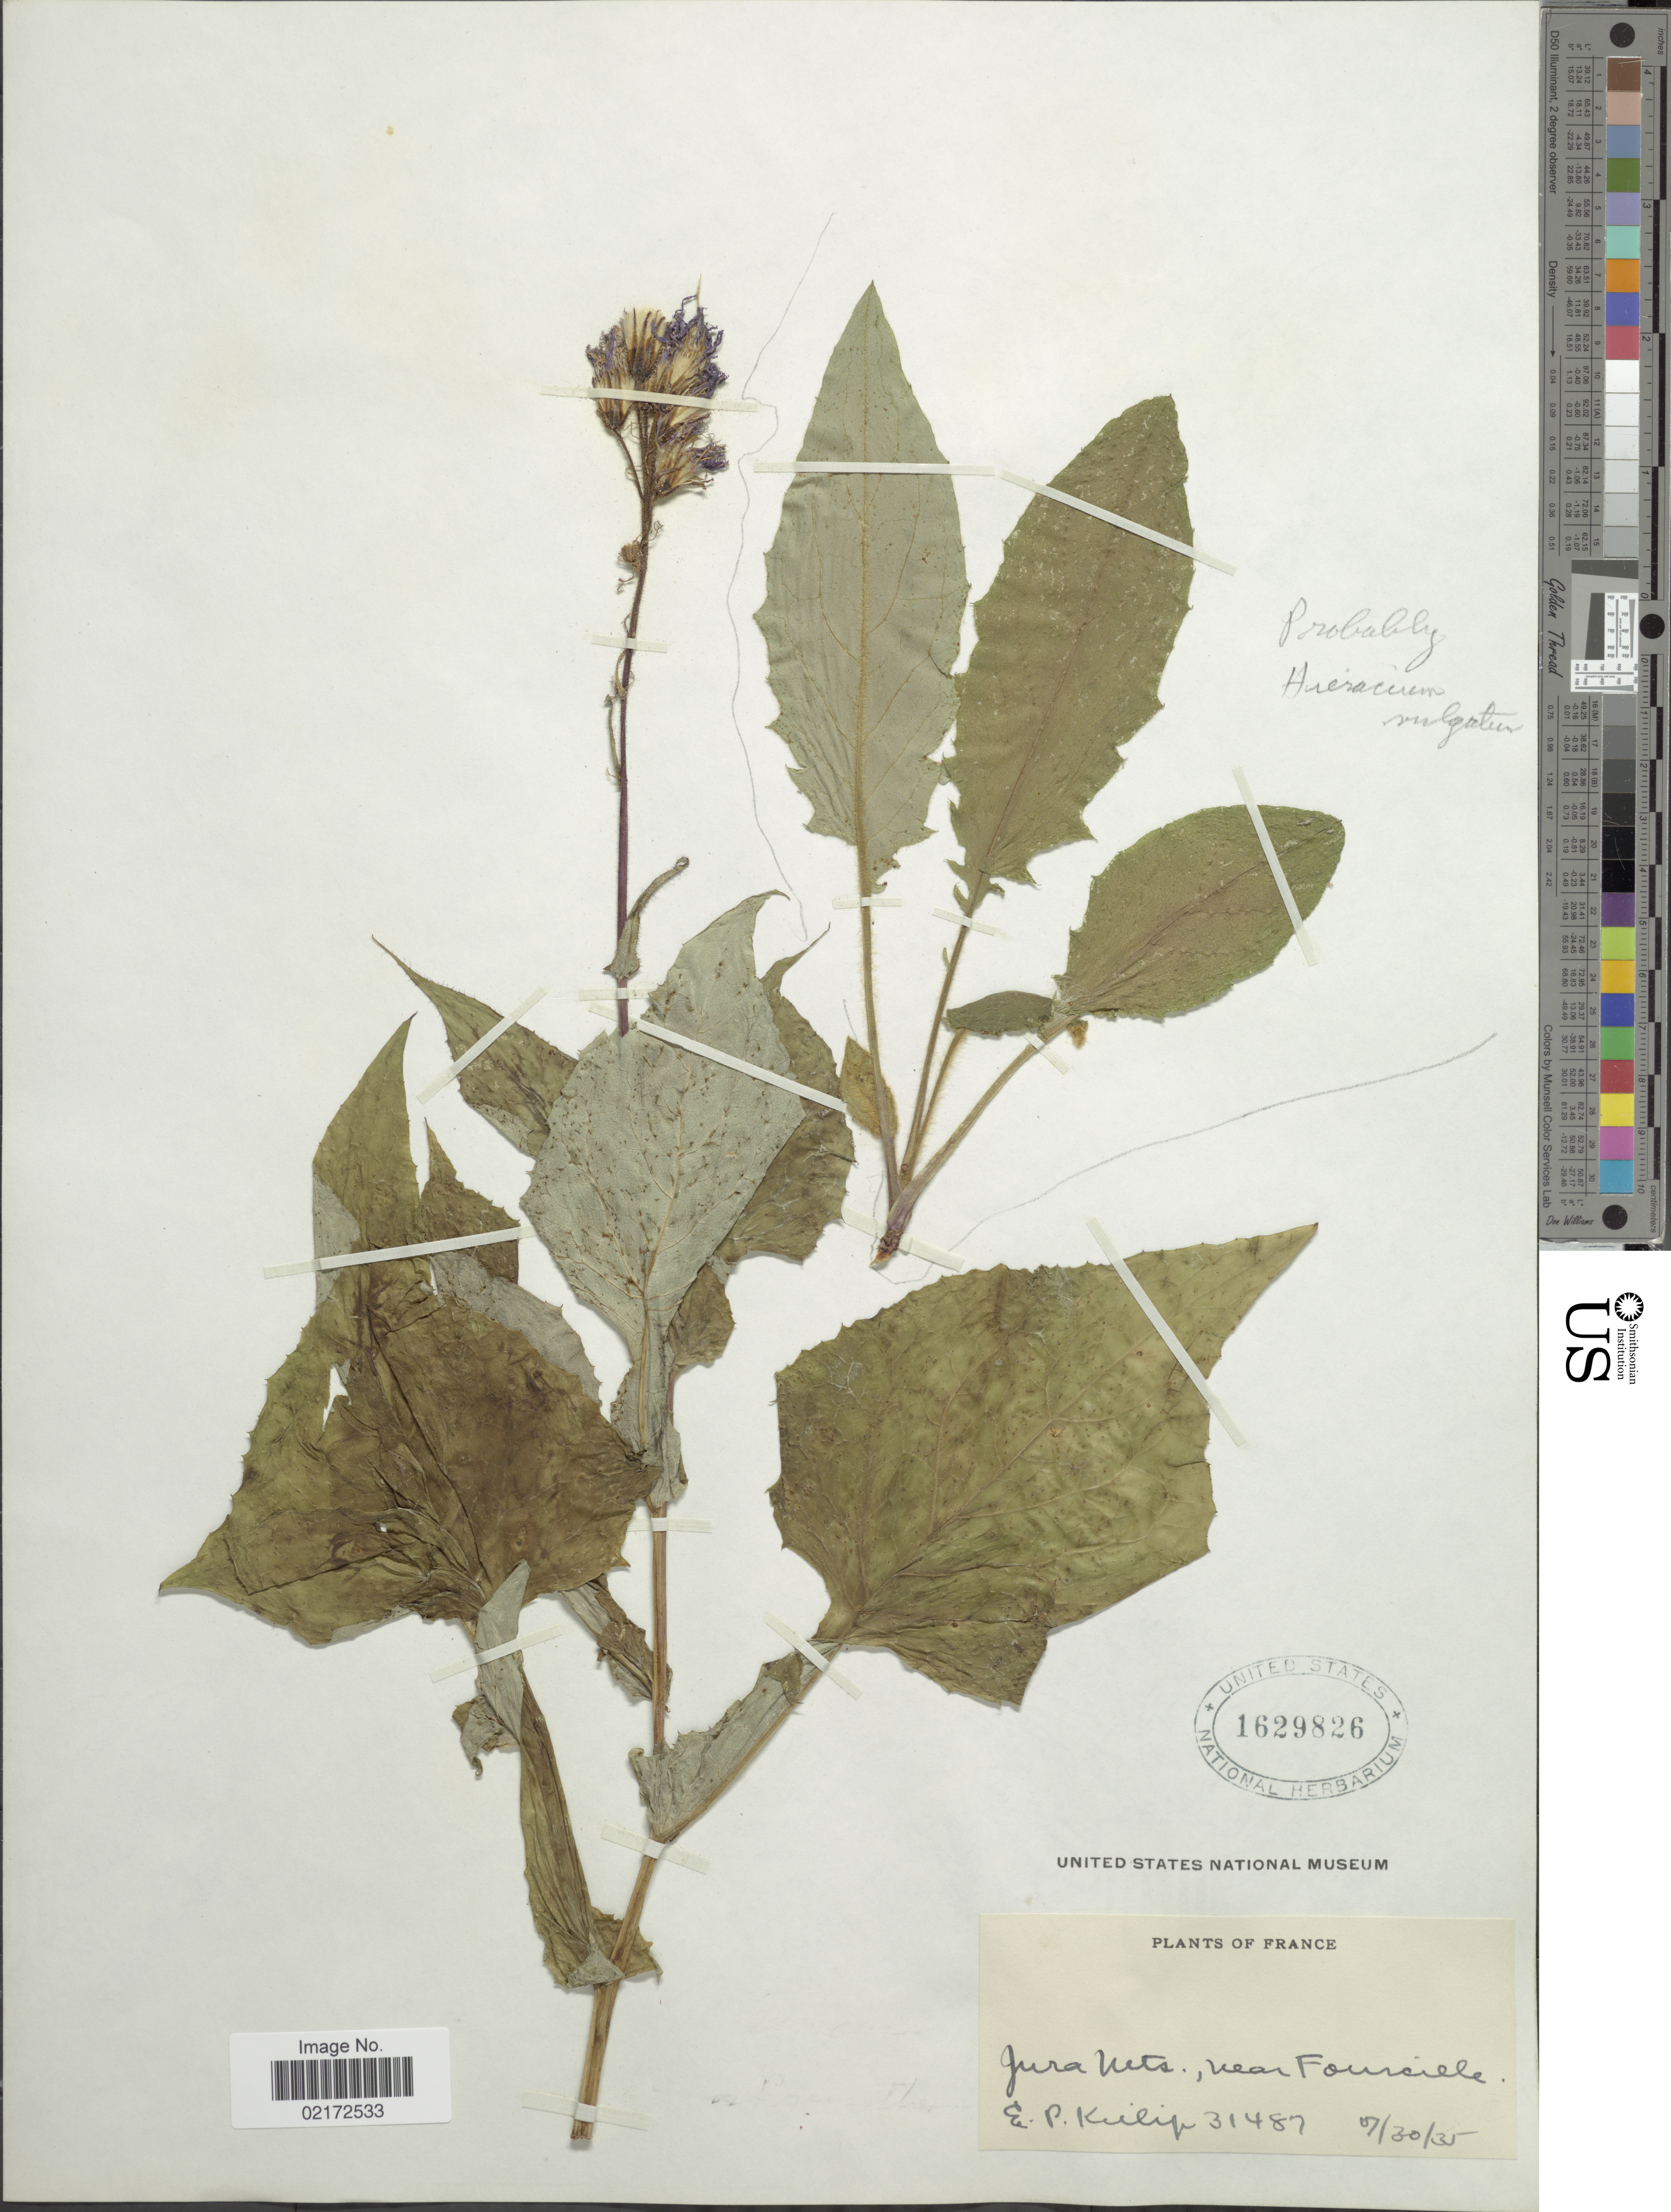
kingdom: Plantae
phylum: Tracheophyta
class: Magnoliopsida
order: Asterales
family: Asteraceae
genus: Lactuca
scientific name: Lactuca plumieri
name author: (L.) Gren. & Godr.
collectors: E. P. Killip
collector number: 31487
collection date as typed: Transcribed d/m/y: 30/1/35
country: France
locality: Jura Mts., near Foursille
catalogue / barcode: US 1629826